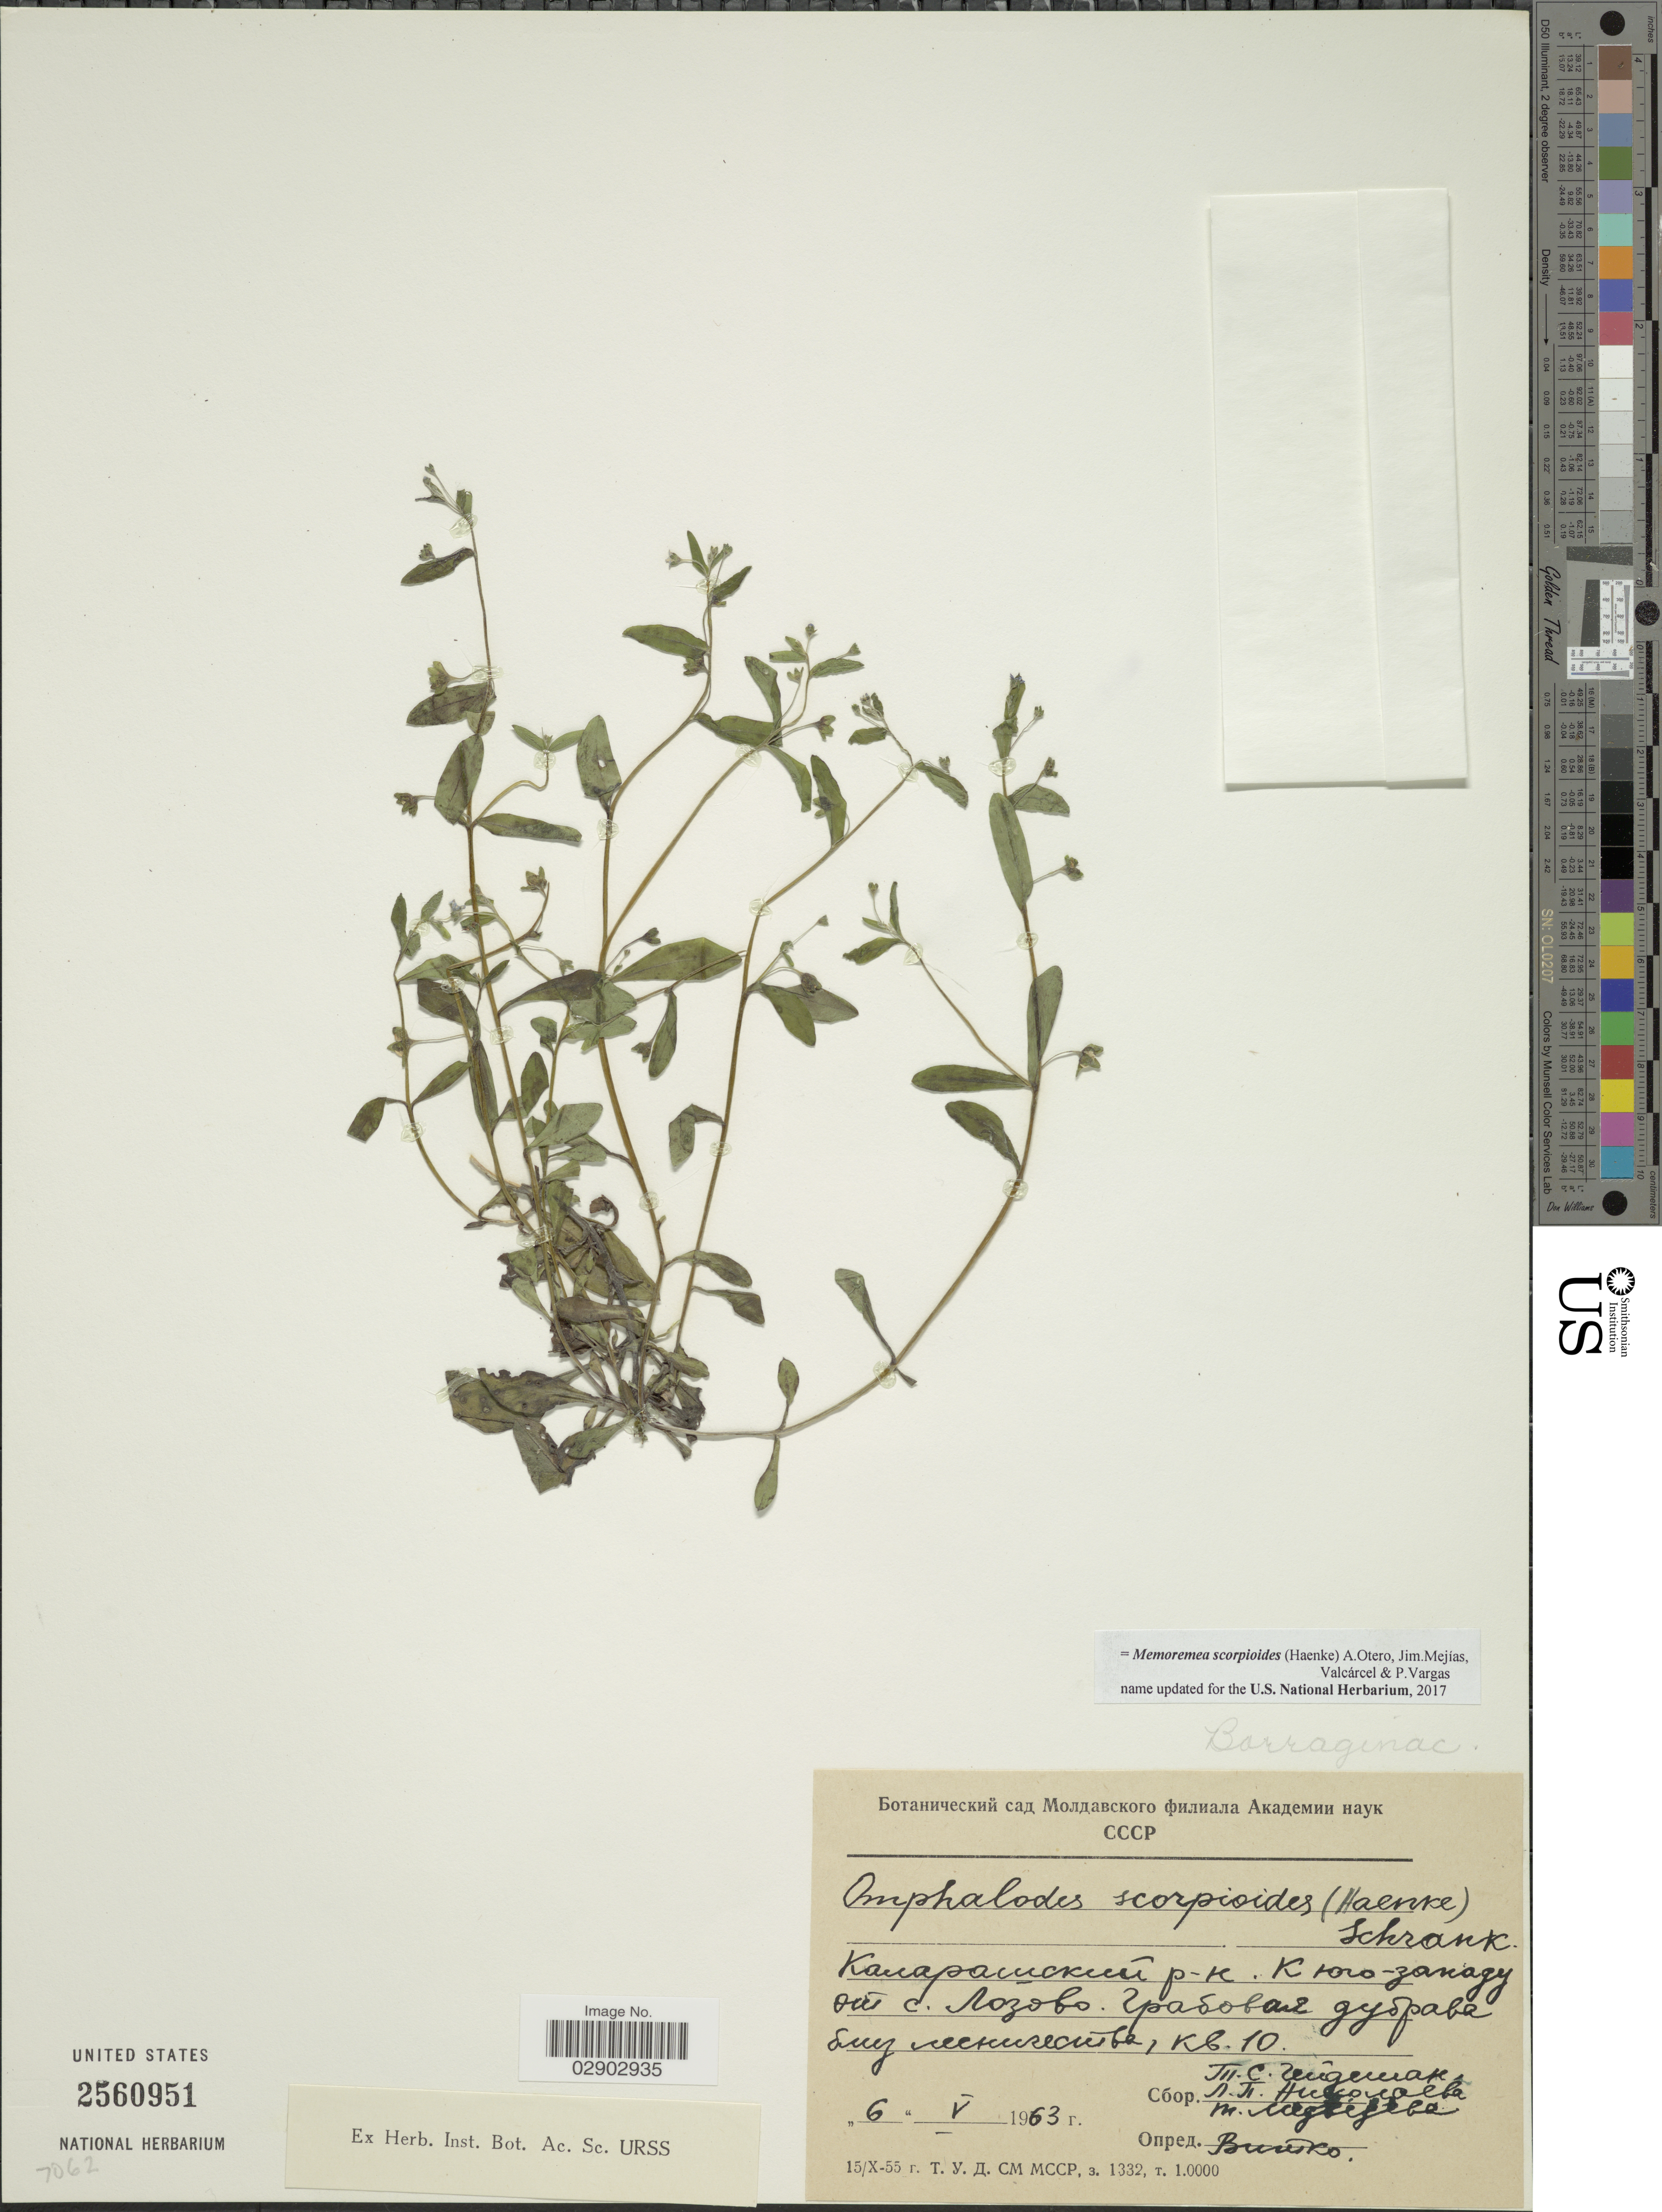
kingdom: Plantae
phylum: Tracheophyta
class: Magnoliopsida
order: Boraginales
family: Boraginaceae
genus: Memoremea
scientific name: Memoremea scorpioides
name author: (Haenke) A.Otero et al.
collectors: T. Geideshan, L. Nikolaeva & T. Medvedeva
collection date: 1963-05-06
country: Moldova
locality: Raionul Călăraşi, near village Lozovo.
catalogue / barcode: US 2560951